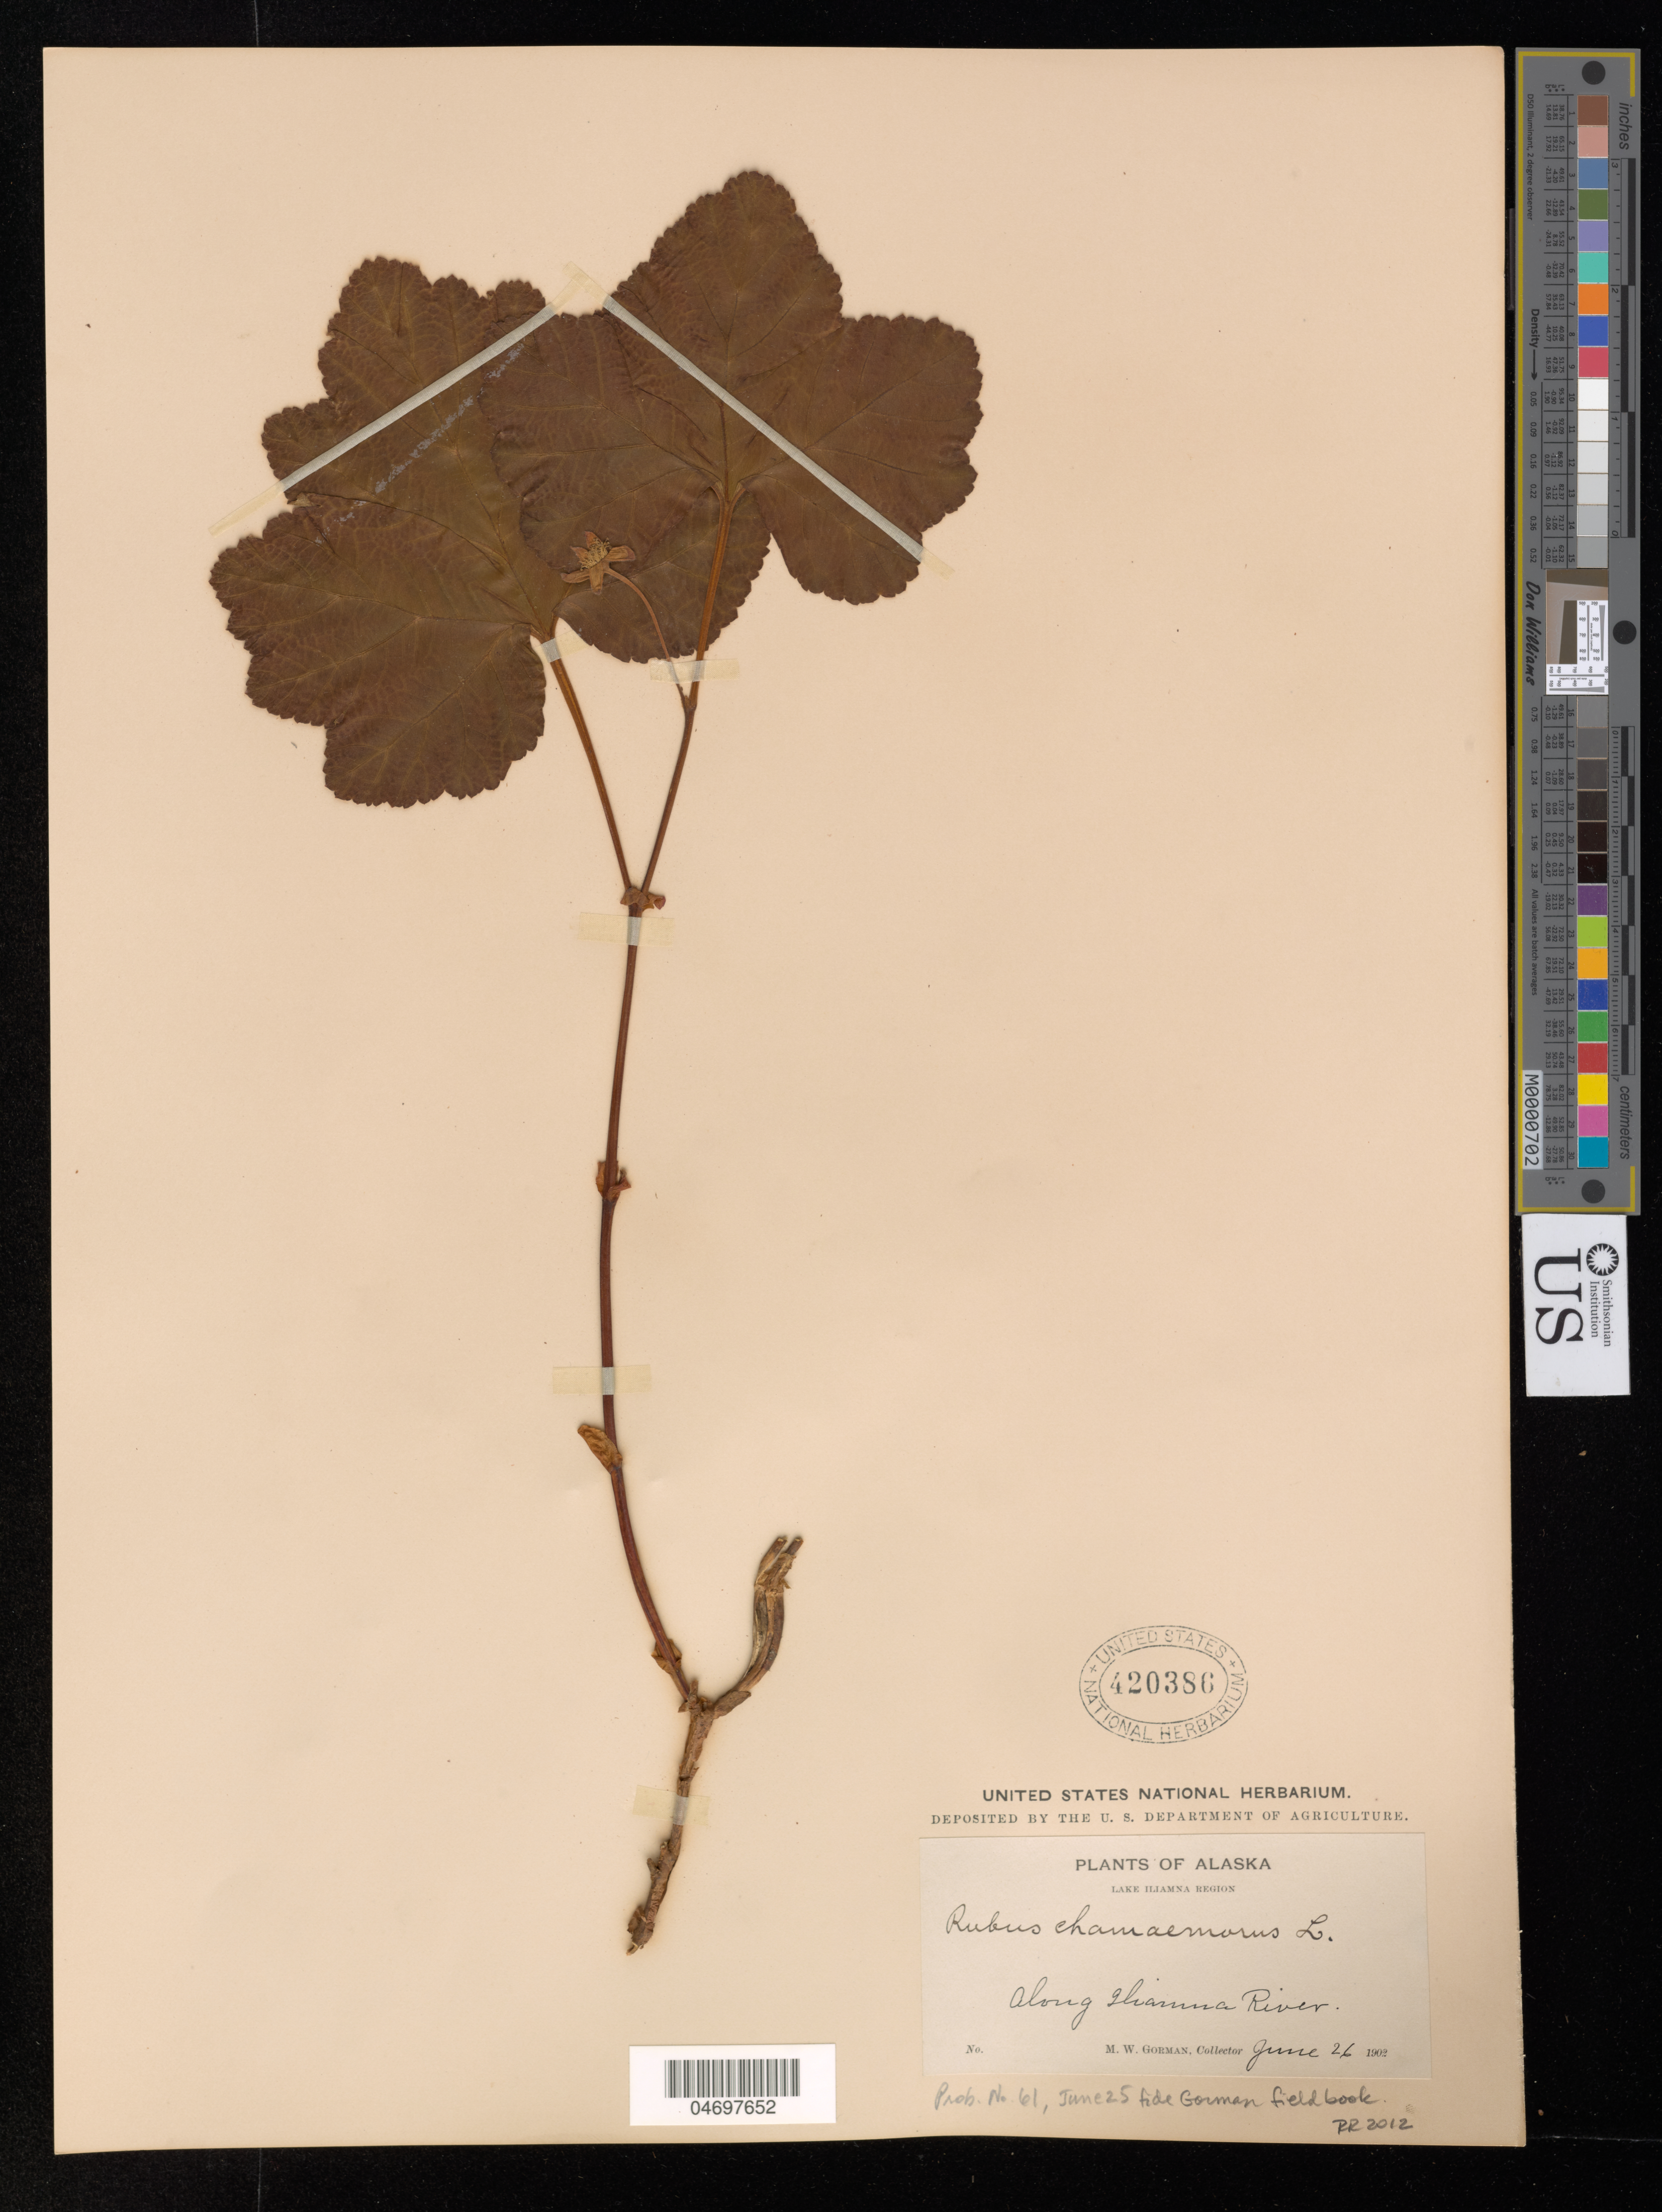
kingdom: Plantae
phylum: Tracheophyta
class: Magnoliopsida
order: Rosales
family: Rosaceae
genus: Rubus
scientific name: Rubus chamaemorus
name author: L.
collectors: M. W. Gorman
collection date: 1902-06-26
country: United States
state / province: Alaska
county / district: Lake and Peninsula Borough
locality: Open woods and sphagnum marshes along Iliamna River.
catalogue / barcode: US 420386